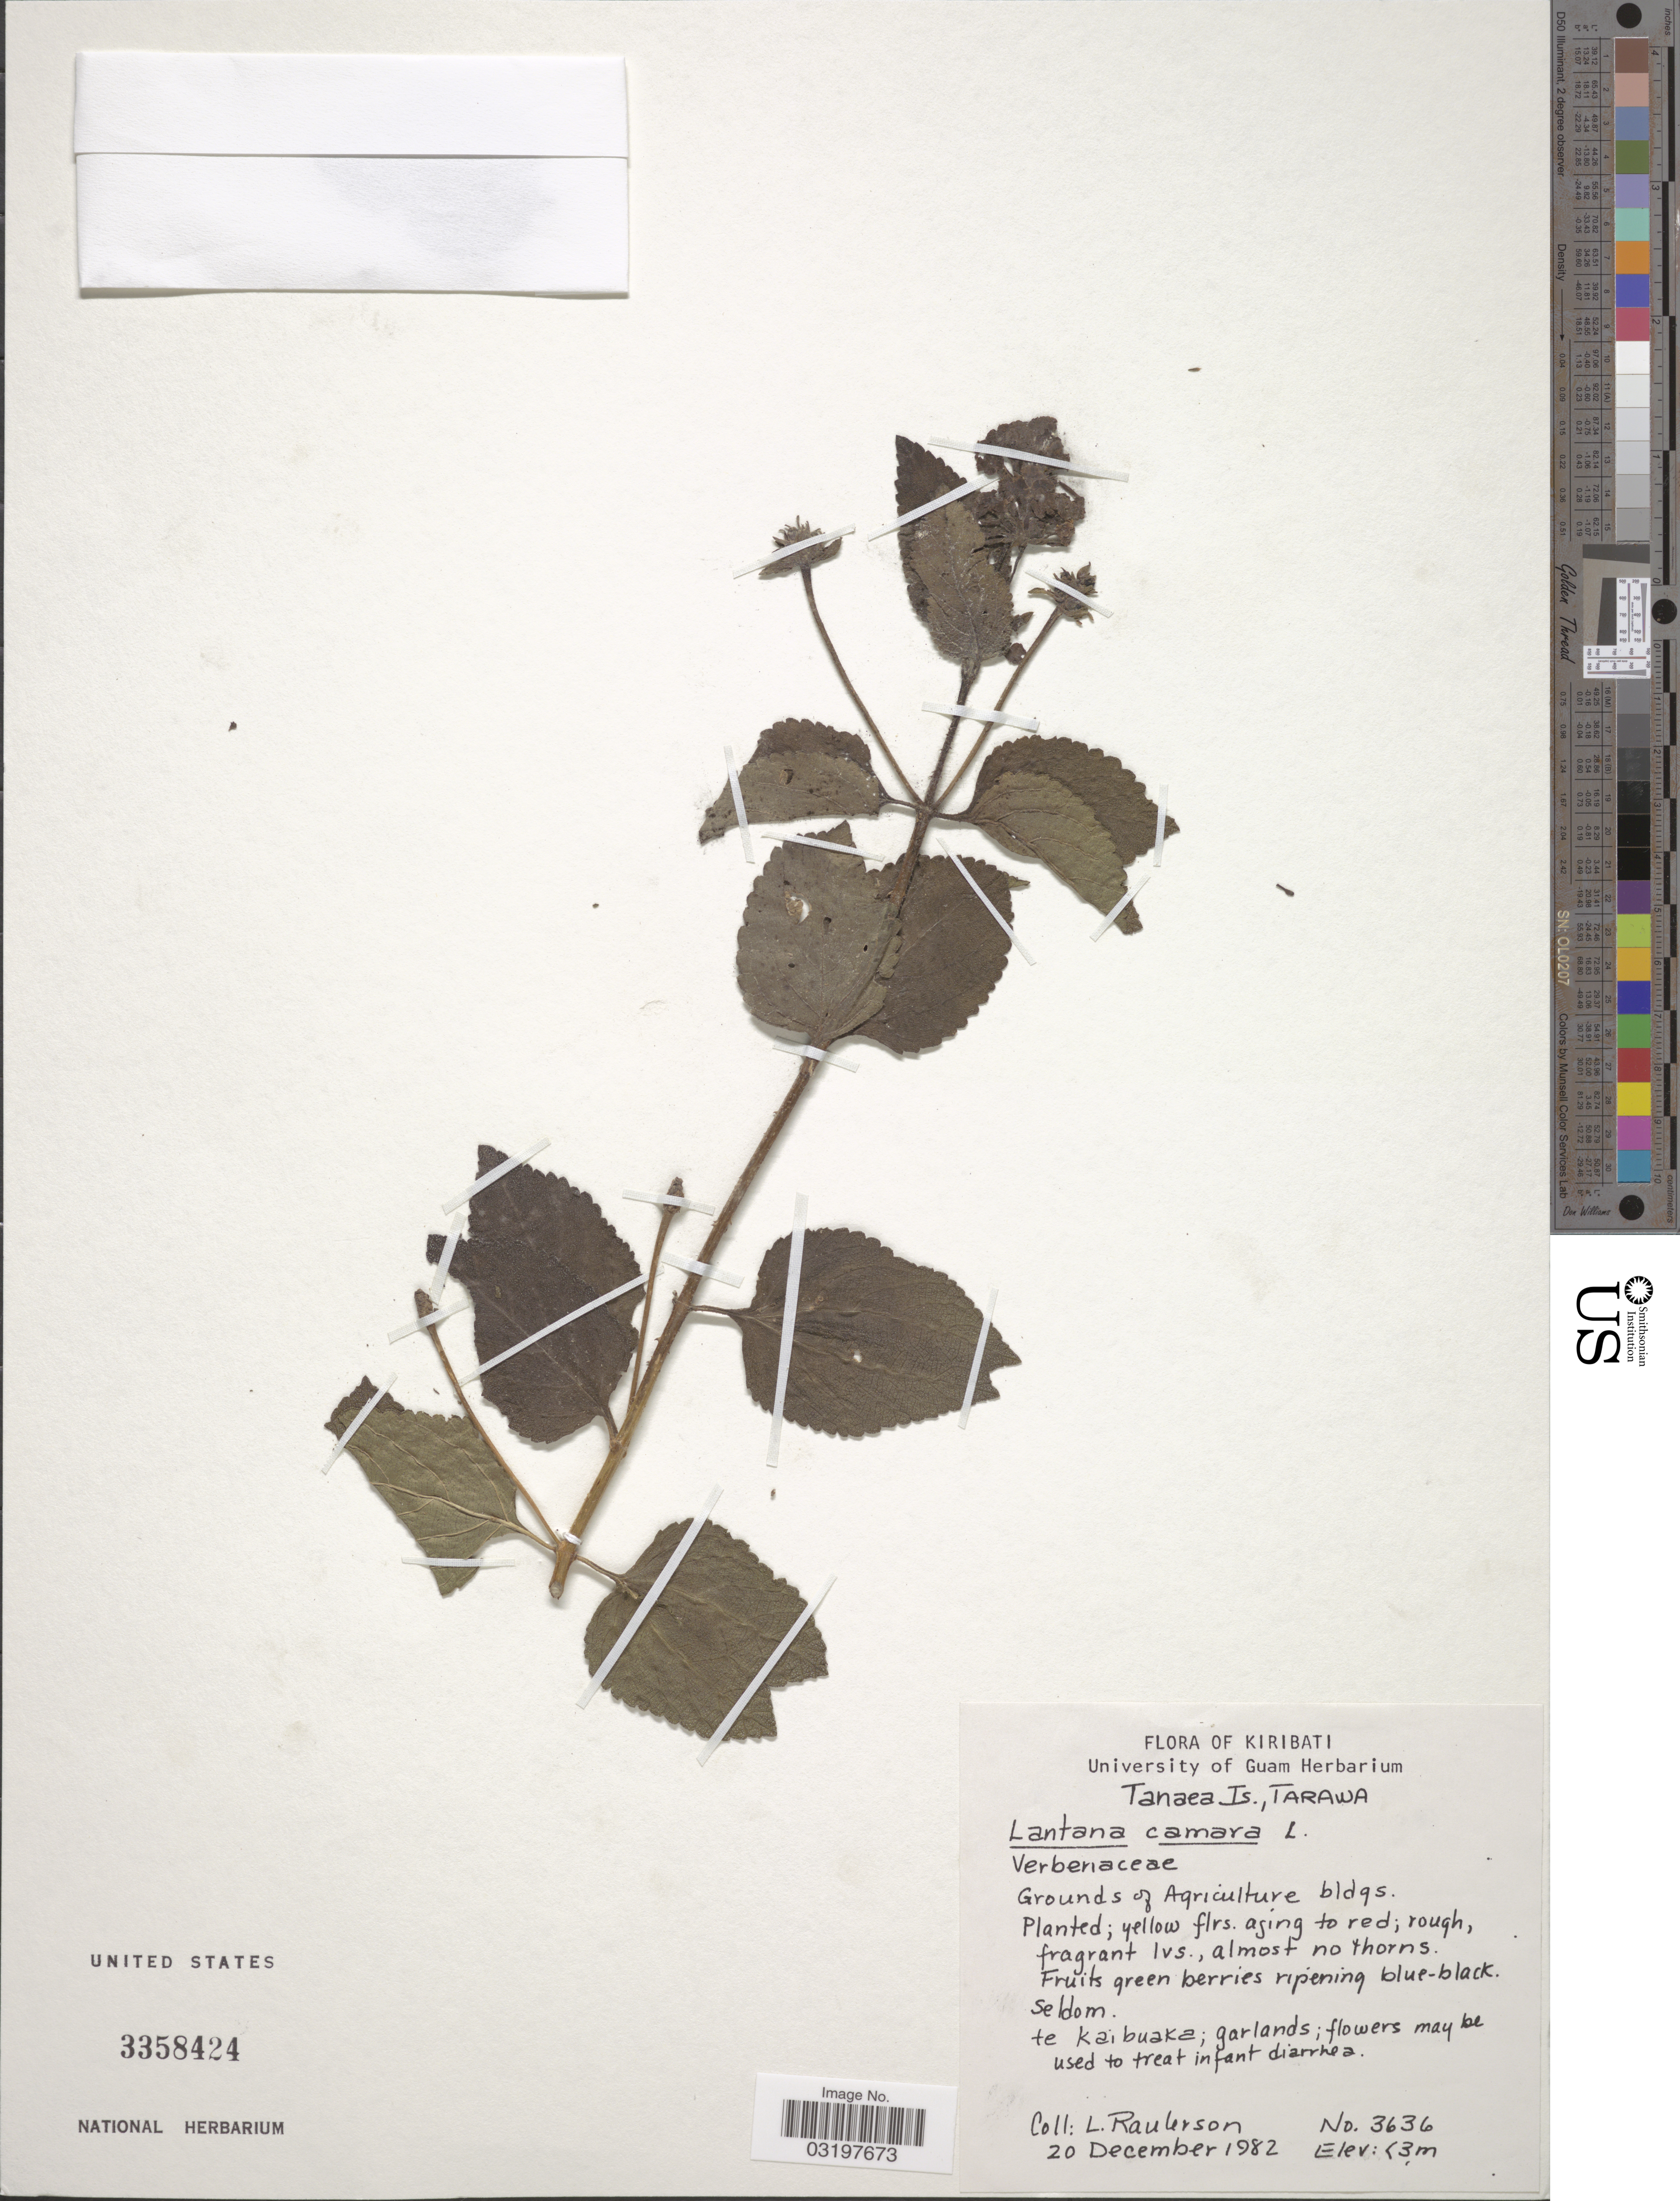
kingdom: Plantae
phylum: Tracheophyta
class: Magnoliopsida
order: Lamiales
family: Verbenaceae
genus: Lantana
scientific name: Lantana camara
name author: L.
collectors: L. Raulerson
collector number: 3636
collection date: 1982-12-20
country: Kiribati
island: Tarawa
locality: Tanaea Is., Tarawa, Grounds of Agriculture bldgs.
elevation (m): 3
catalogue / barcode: US 3358424